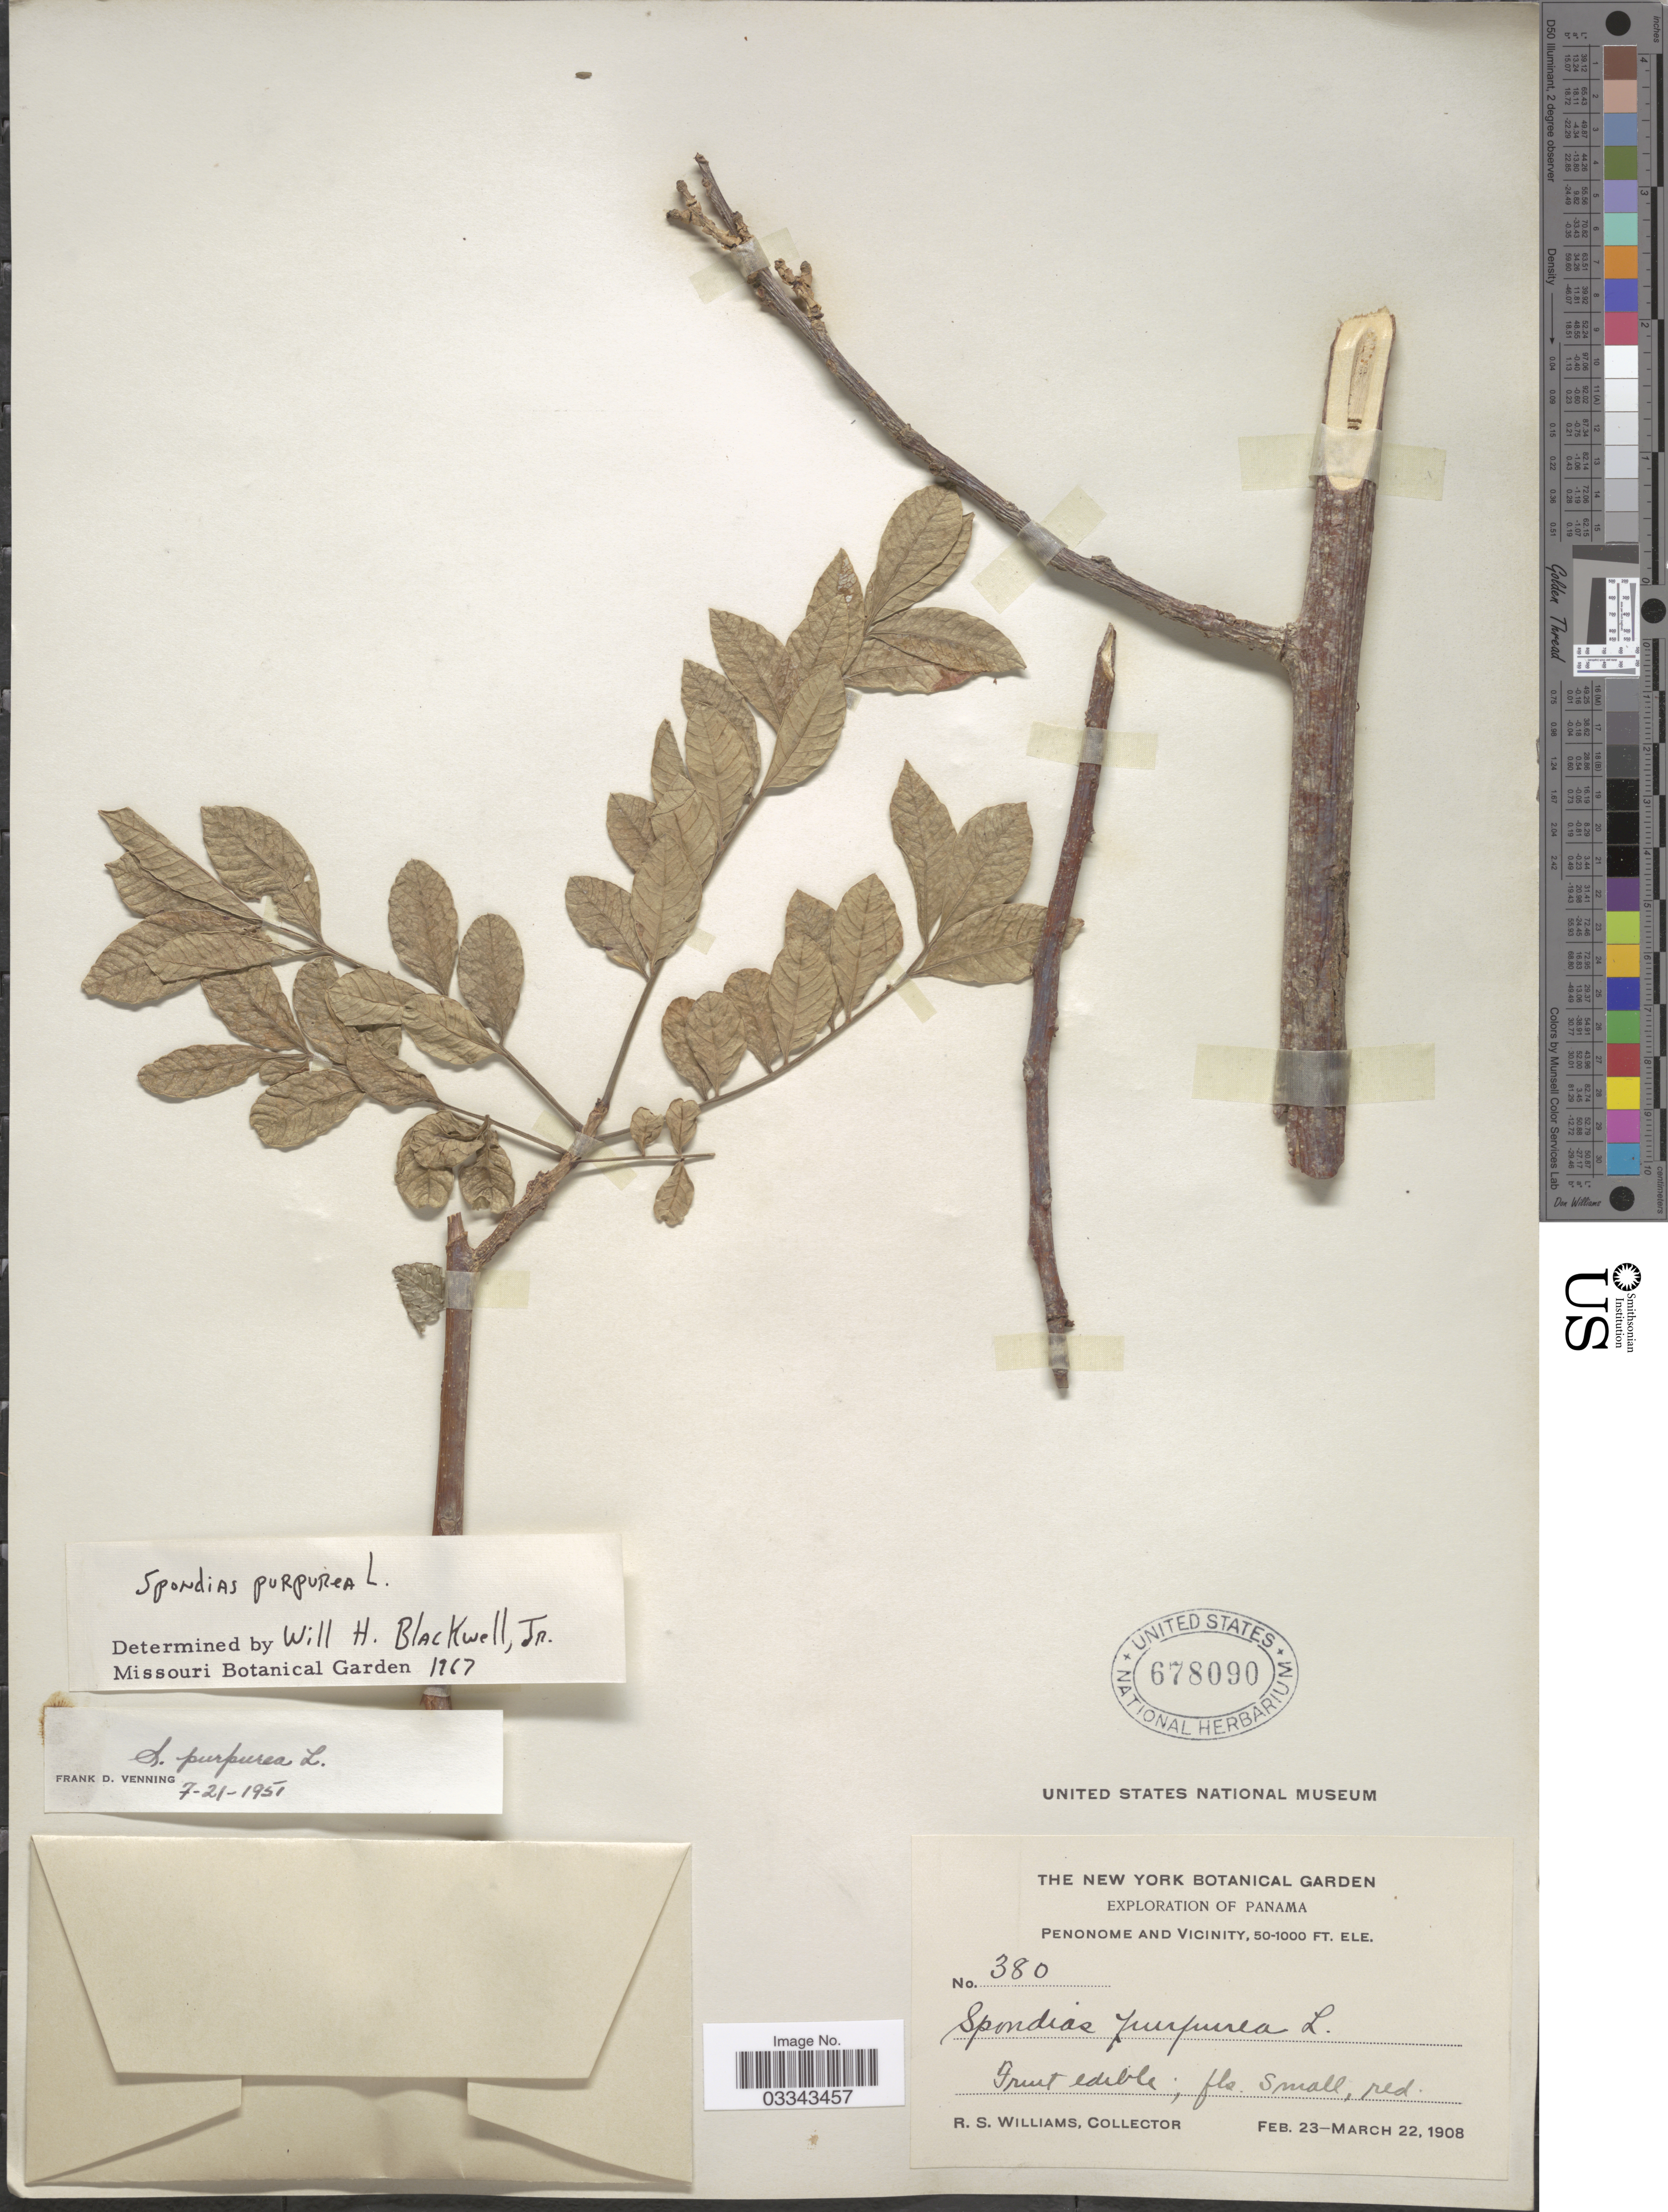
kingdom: Plantae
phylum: Tracheophyta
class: Magnoliopsida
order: Sapindales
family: Anacardiaceae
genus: Spondias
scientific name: Spondias purpurea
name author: L.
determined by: Mitchell, John D.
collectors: R. S. Williams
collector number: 380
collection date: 1908-02-23/1908-03-22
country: Panama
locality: Penonome and Vicinity.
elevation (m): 15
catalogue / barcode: US 678090